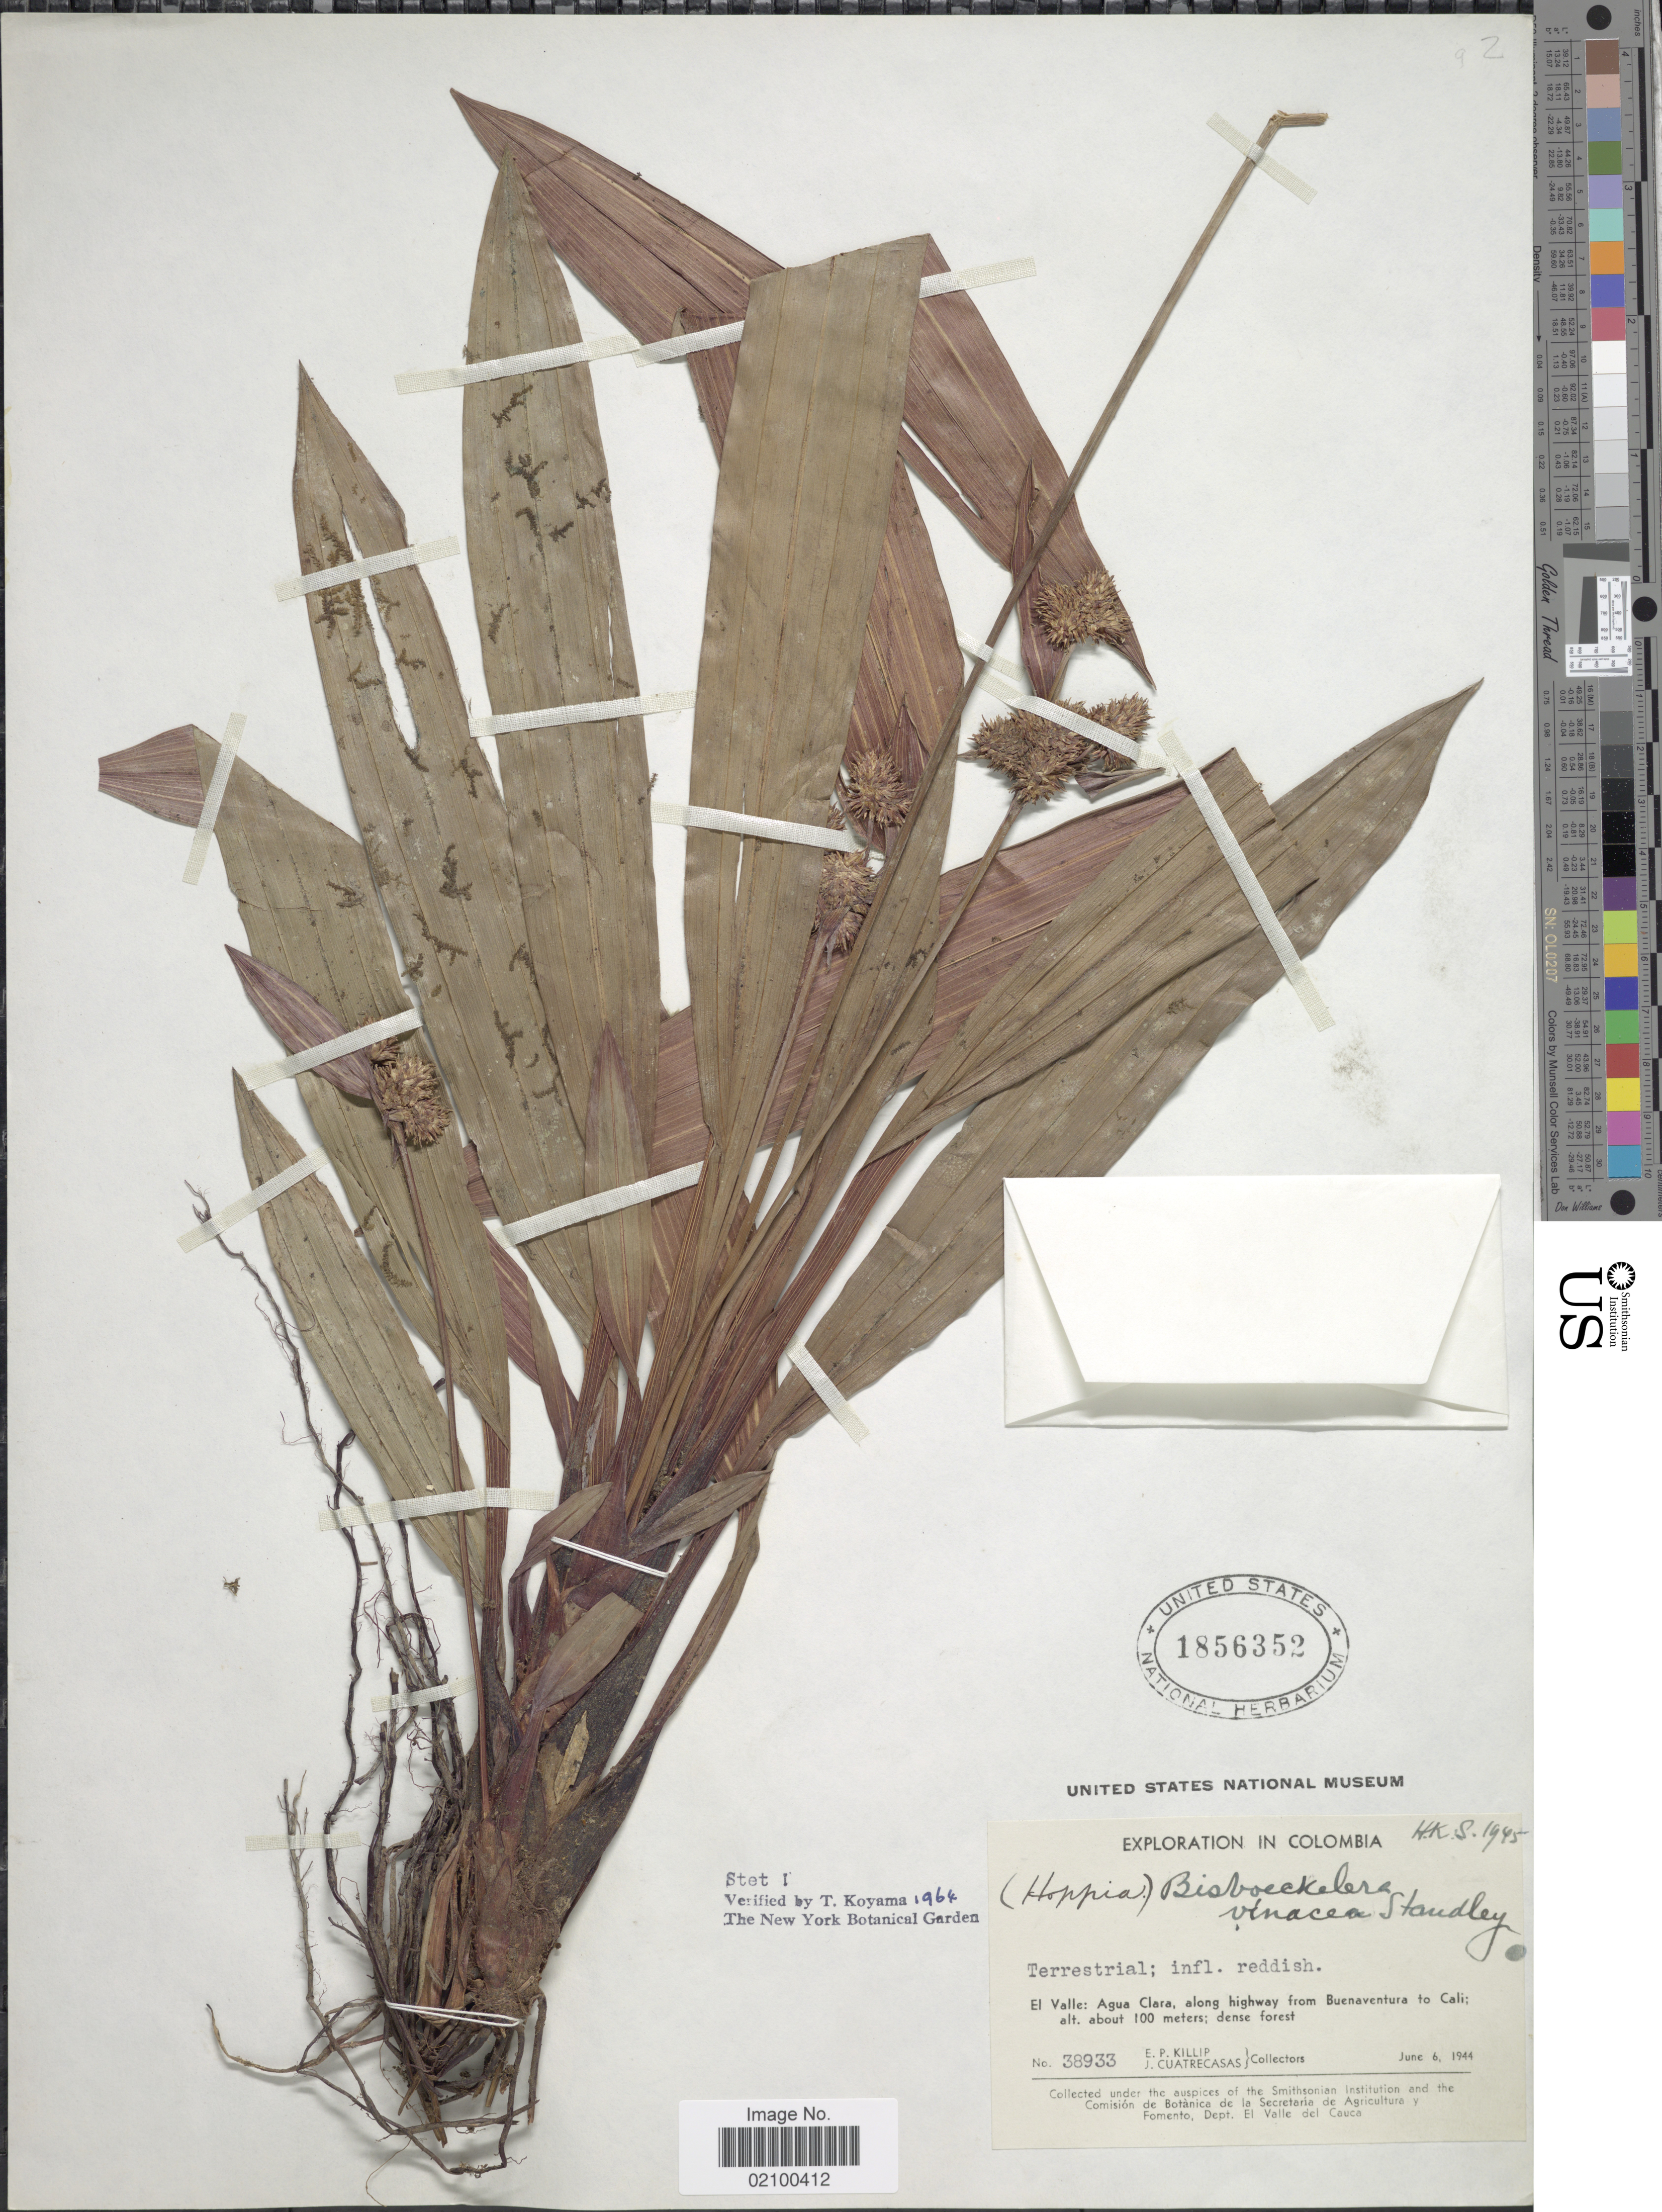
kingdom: Plantae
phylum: Tracheophyta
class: Liliopsida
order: Poales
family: Cyperaceae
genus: Bisboeckelera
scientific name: Bisboeckelera vinacea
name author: Standl.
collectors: E. P. Killip & J. Cuatrecasas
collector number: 38933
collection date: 1944-06-06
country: Colombia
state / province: Valle del Cauca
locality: El Valle: Agua Clara, along highway from Buenaventura to Cali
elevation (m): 100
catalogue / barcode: US 1856352